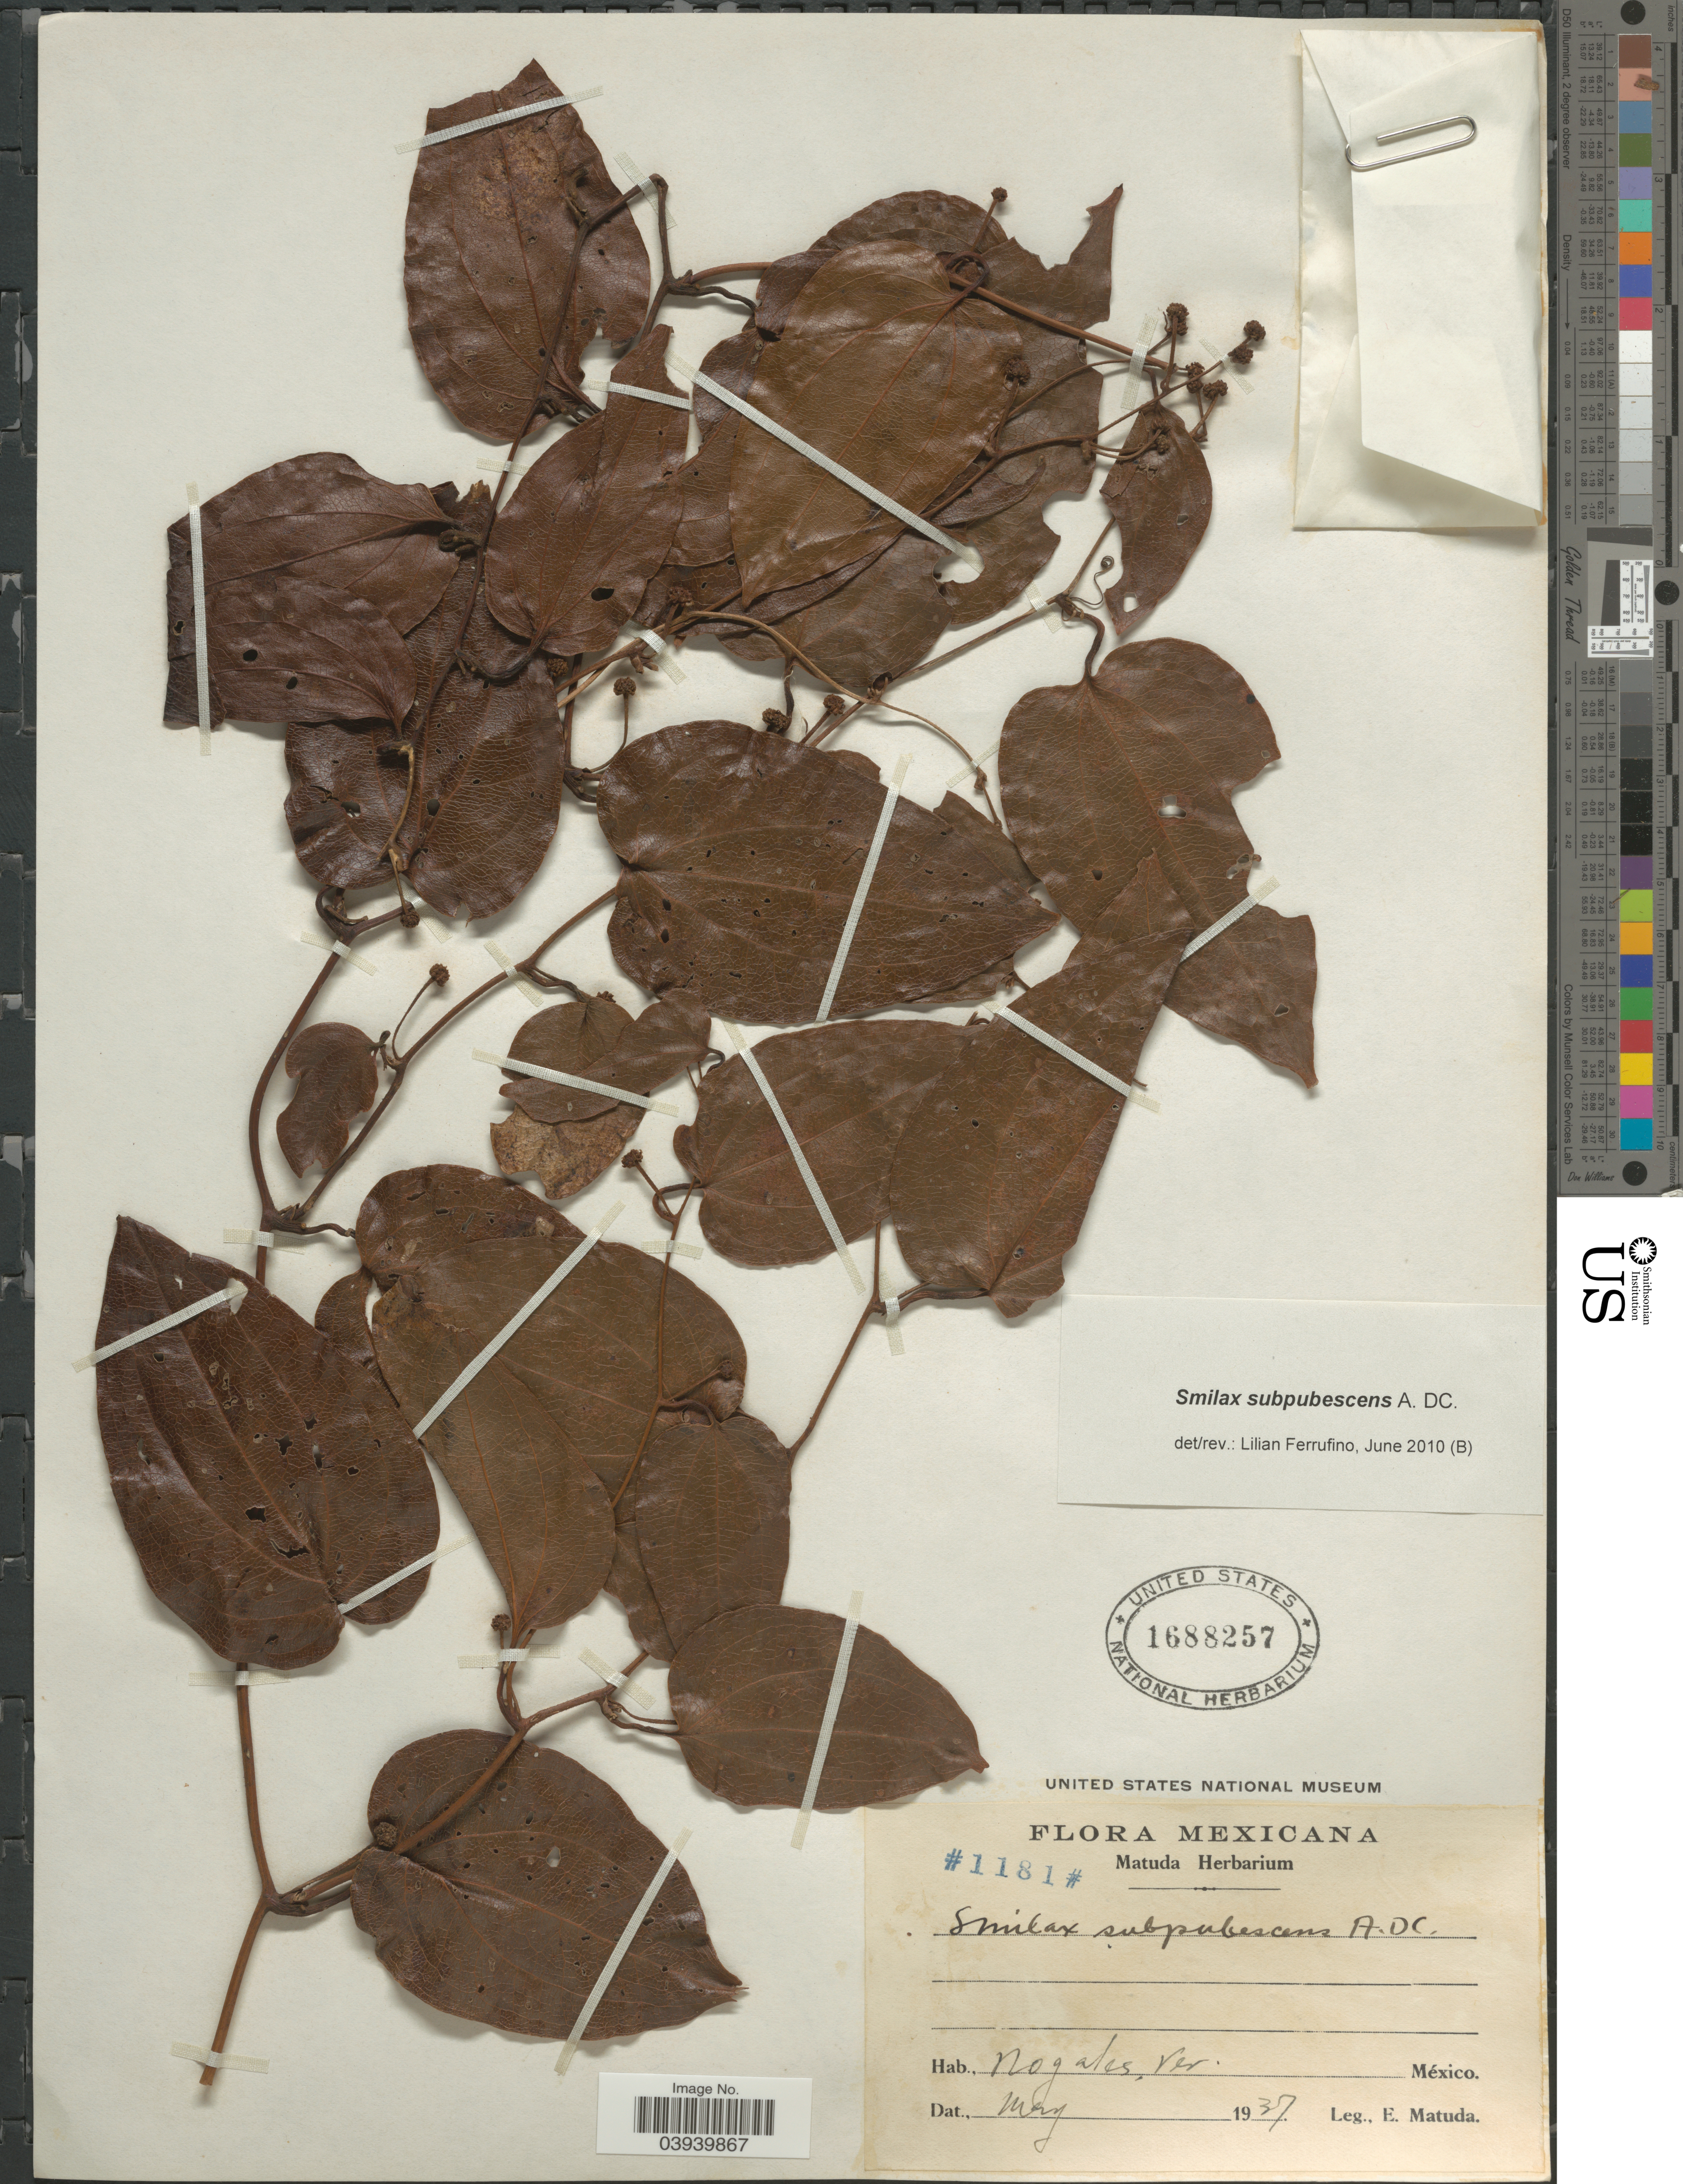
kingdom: Plantae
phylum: Tracheophyta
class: Liliopsida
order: Liliales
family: Smilacaceae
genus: Smilax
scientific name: Smilax subpubescens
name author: A. DC.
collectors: E. Matuda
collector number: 1181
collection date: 1937-05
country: Mexico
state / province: Veracruz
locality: Nogales.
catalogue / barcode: US 1688257